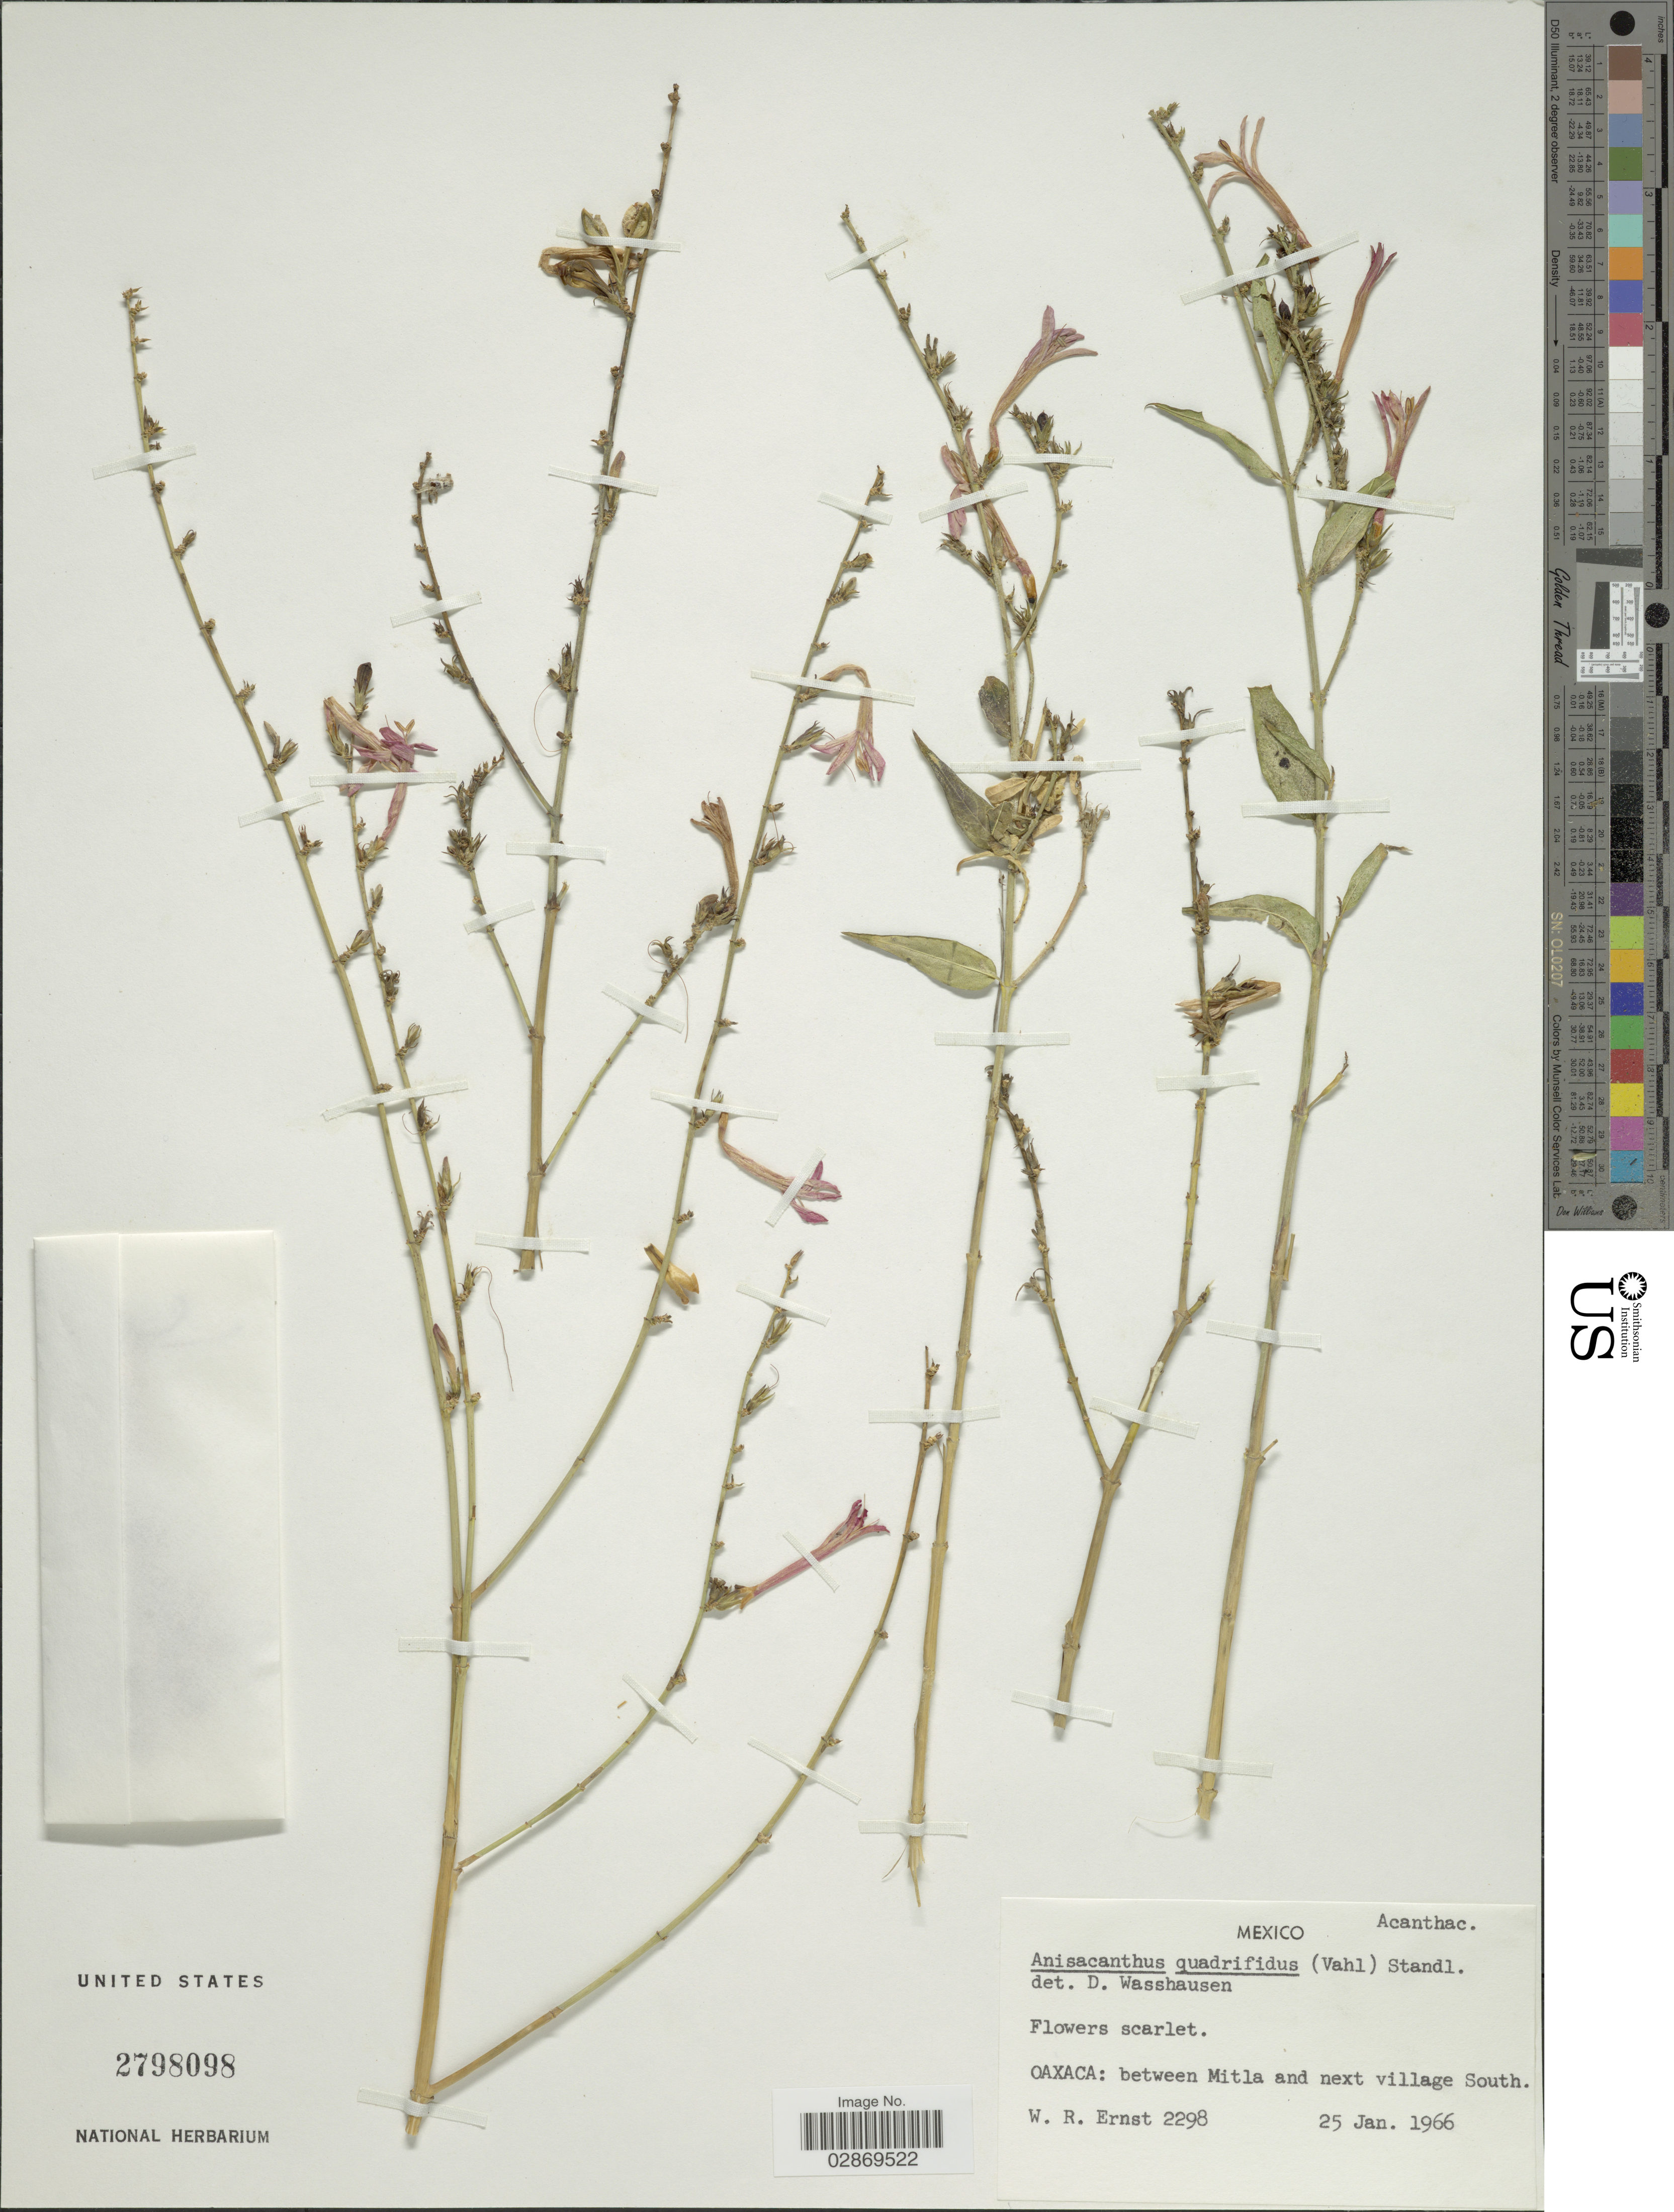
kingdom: Plantae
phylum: Tracheophyta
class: Magnoliopsida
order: Lamiales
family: Acanthaceae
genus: Anisacanthus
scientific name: Anisacanthus quadrifidus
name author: (Vahl) Nees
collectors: W. R. Ernst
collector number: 2298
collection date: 1966-01-25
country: Mexico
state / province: Oaxaca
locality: Between Mitla and next village South.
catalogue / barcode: US 2798098